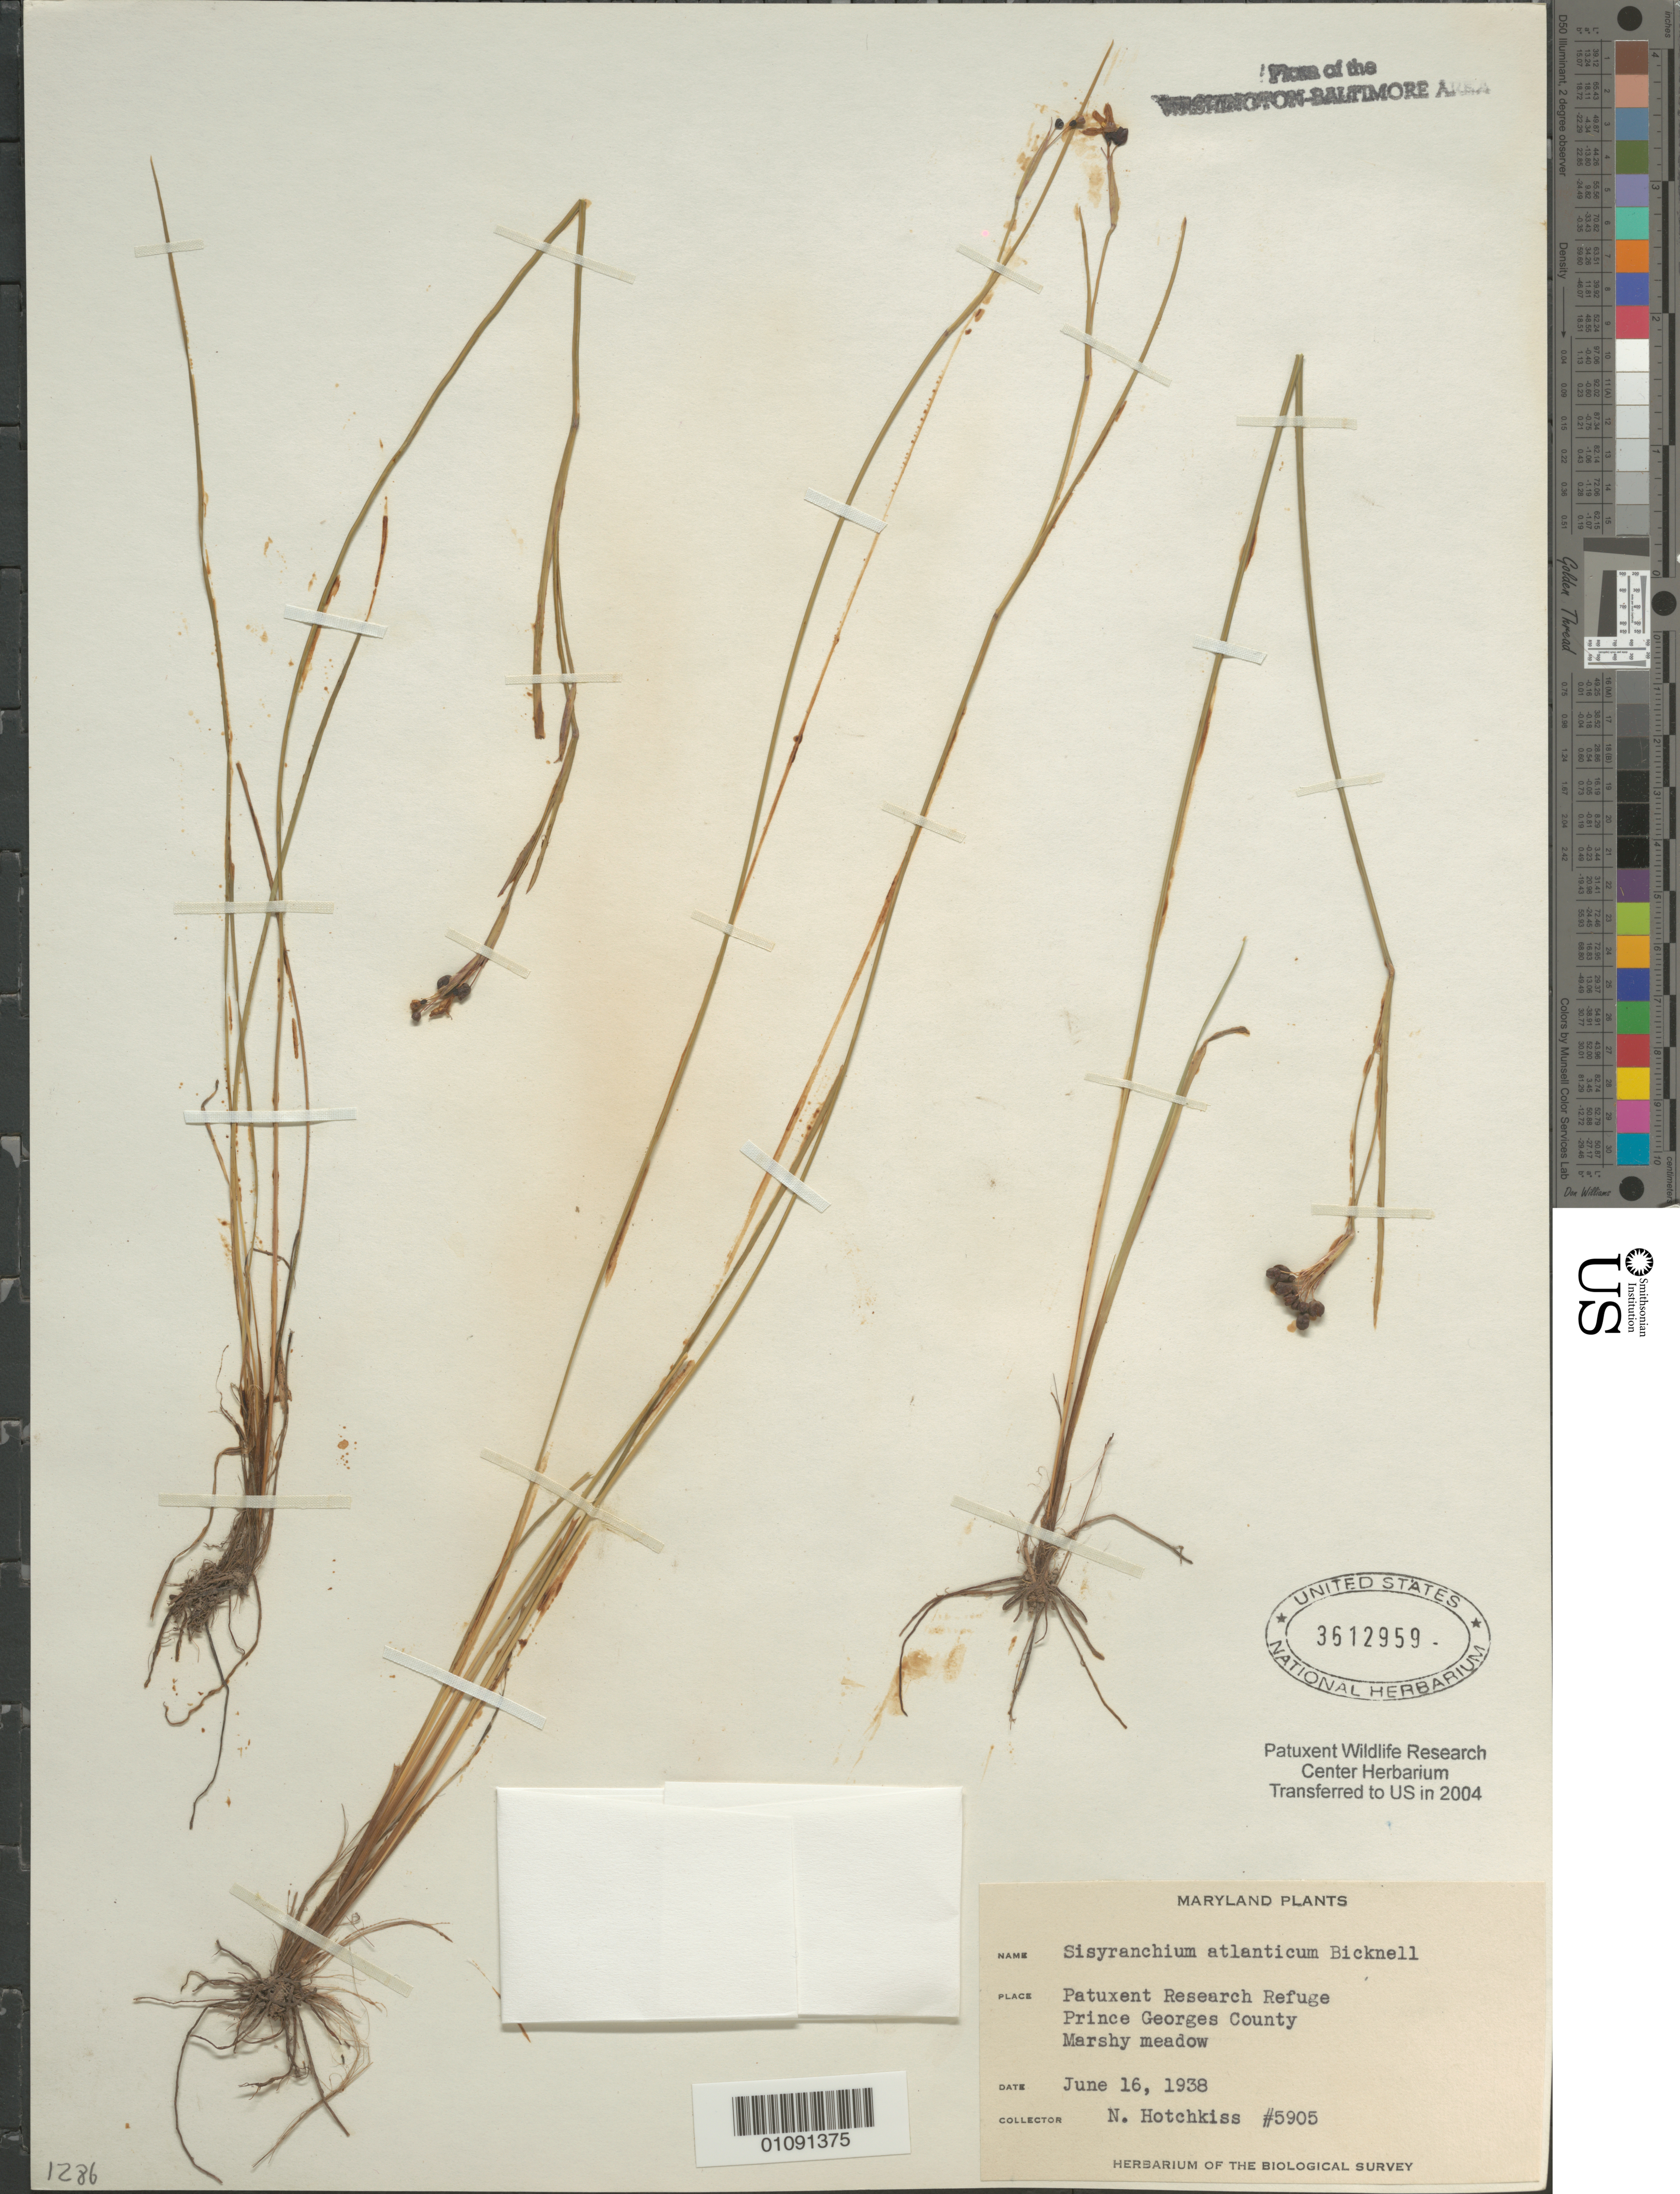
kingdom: Plantae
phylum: Tracheophyta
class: Liliopsida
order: Asparagales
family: Iridaceae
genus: Sisyrinchium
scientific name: Sisyrinchium atlanticum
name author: E.P. Bicknell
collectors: N. Hotchkiss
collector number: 5905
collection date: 1938-06-16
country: United States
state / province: Maryland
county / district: Prince George's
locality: Patuxent Wildlife Refuge.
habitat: Marshy meadow.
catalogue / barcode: US 3612959